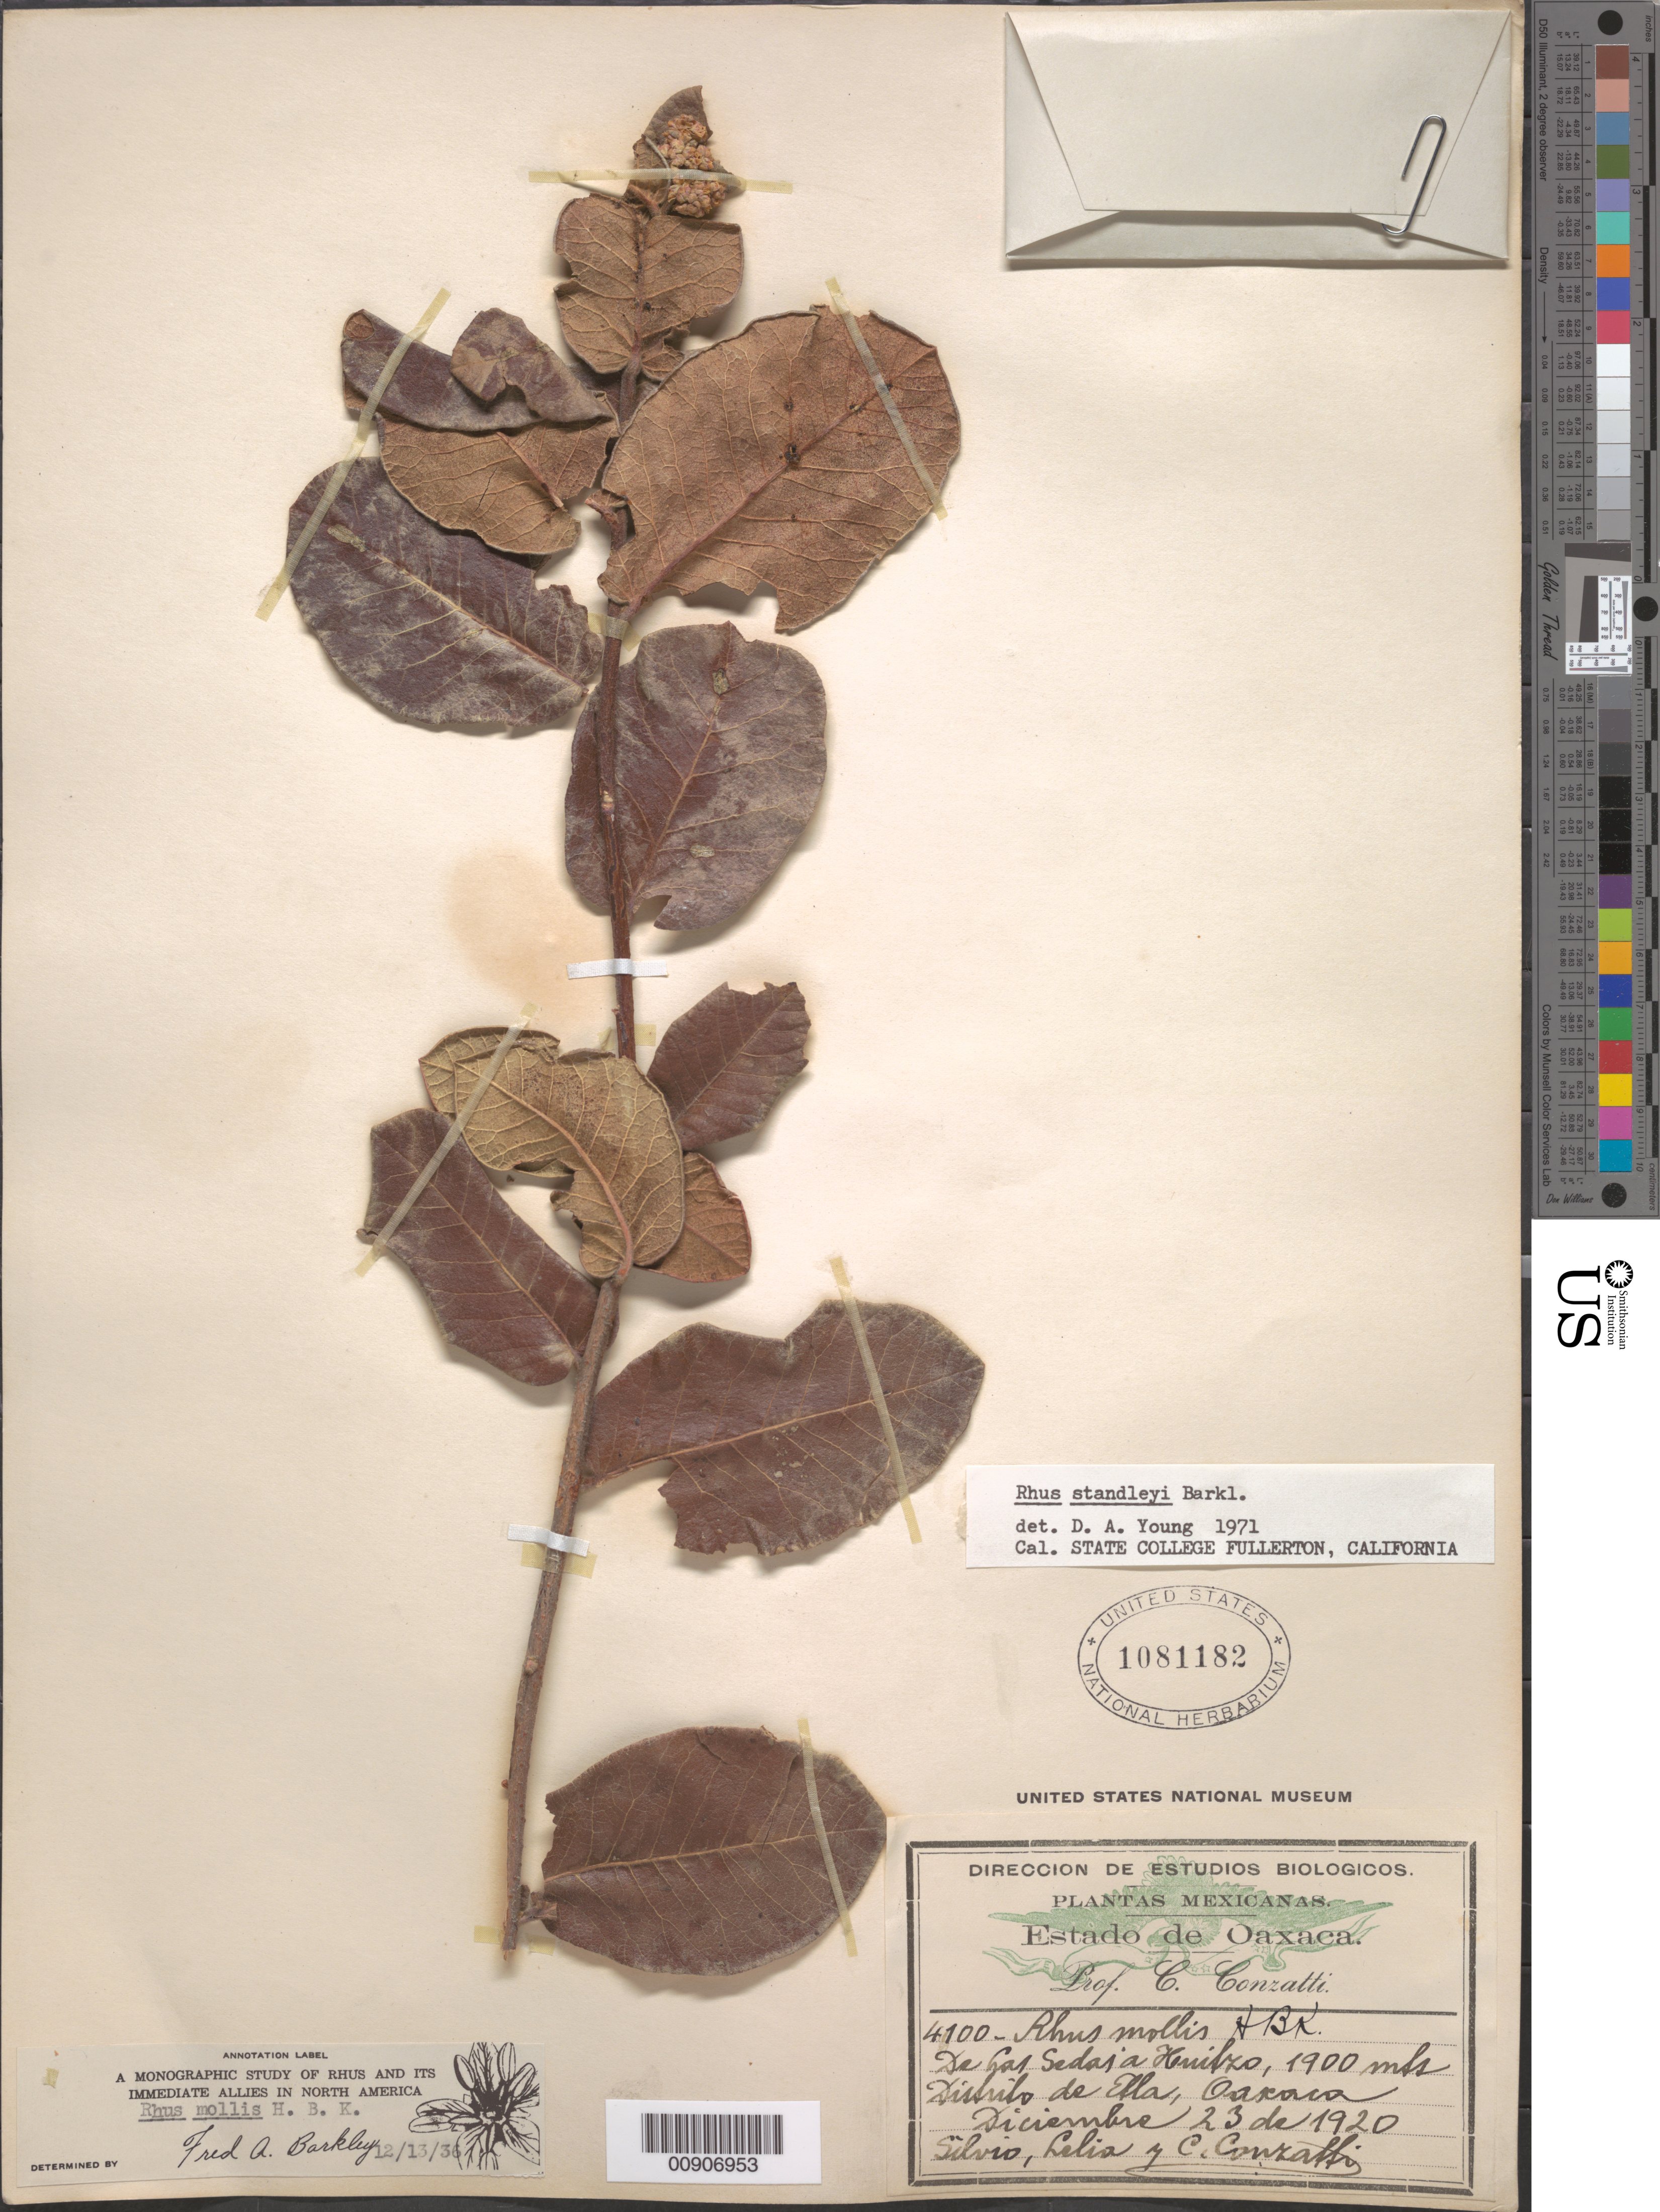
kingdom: Plantae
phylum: Tracheophyta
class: Magnoliopsida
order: Sapindales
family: Anacardiaceae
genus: Rhus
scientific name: Rhus standleyi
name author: F.A. Barkley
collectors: C. Conzatti, S. Conzatti & L. Conzatti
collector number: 4100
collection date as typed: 23 Dec 1920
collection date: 1920-12-23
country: Mexico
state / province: Oaxaca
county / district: Etla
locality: De Las Sedas a Huitzo. Distrito de Etla, Oaxaca.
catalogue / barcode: US 1081182